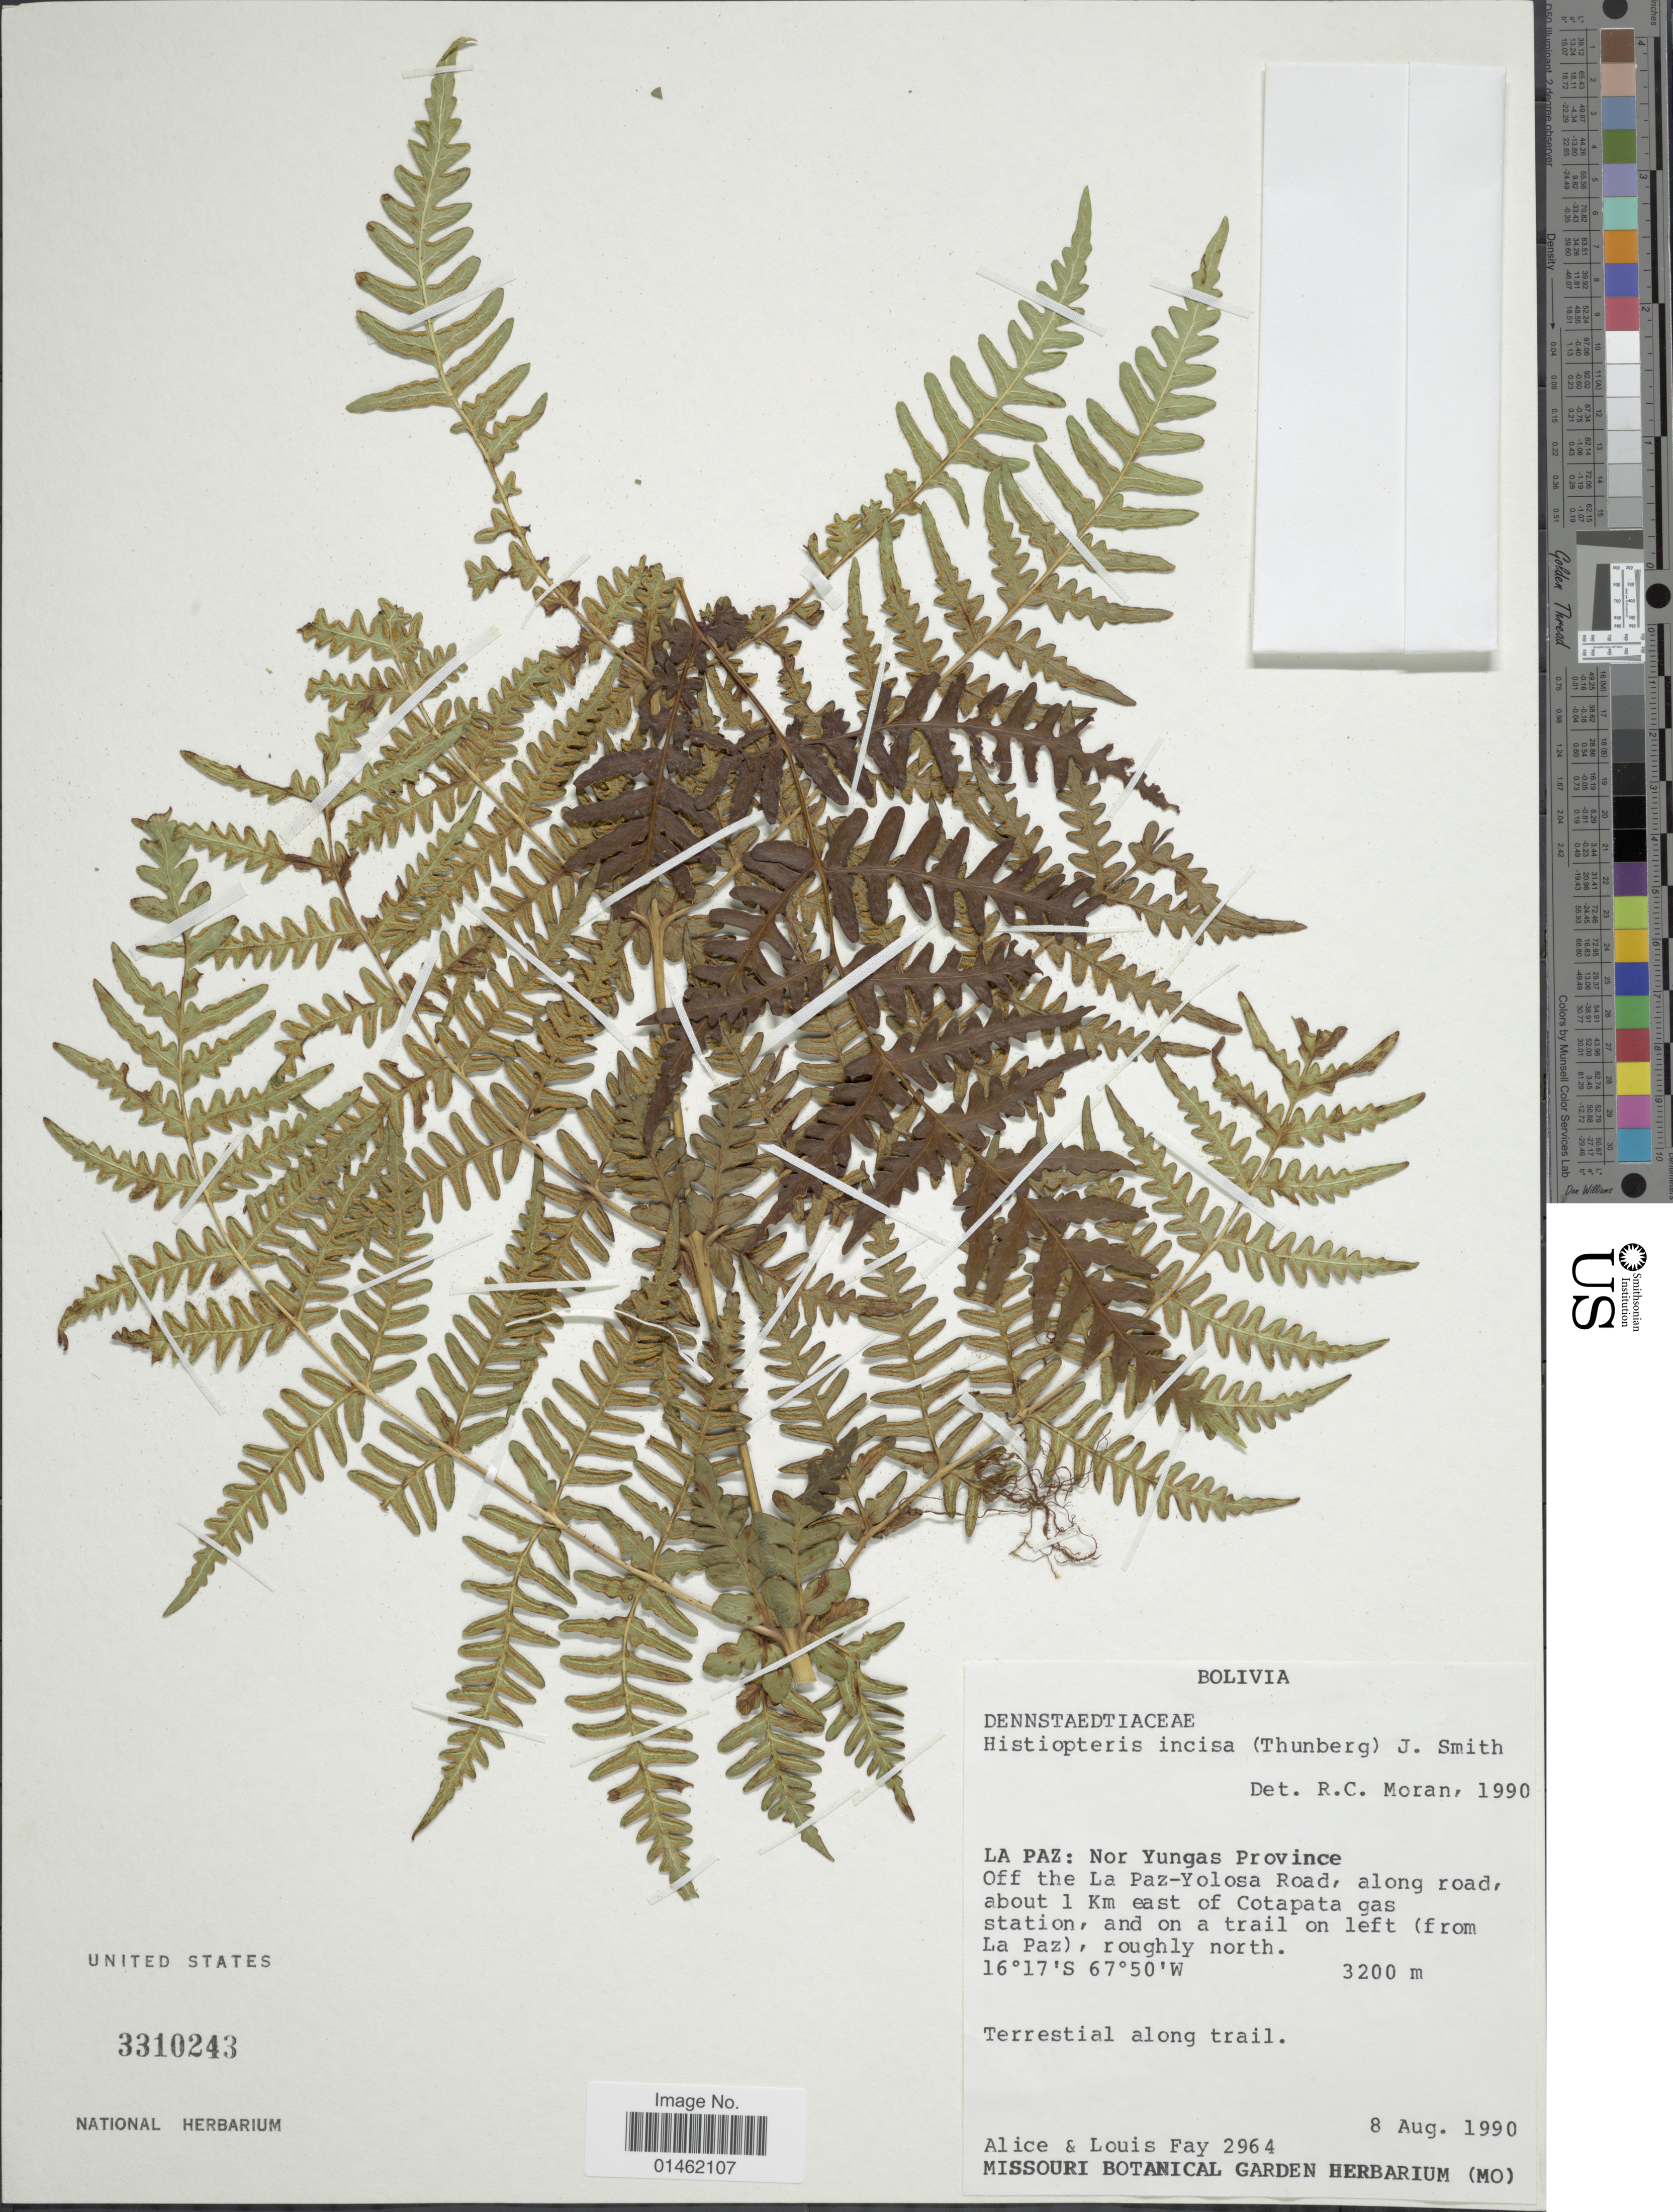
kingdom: Plantae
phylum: Tracheophyta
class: Polypodiopsida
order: Polypodiales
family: Dennstaedtiaceae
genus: Histiopteris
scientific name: Histiopteris incisa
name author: (Thunb.) J. Sm.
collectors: A. Fay & L. Fay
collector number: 2964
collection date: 1990-08-08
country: Bolivia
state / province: La Paz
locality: La Paz: Nor Yungas Province off the La Paz-Yolosa Road, along road, about 1km east of Cotapata gas station, and on a trail on left(from La Paz)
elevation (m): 3200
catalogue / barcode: US 3310243